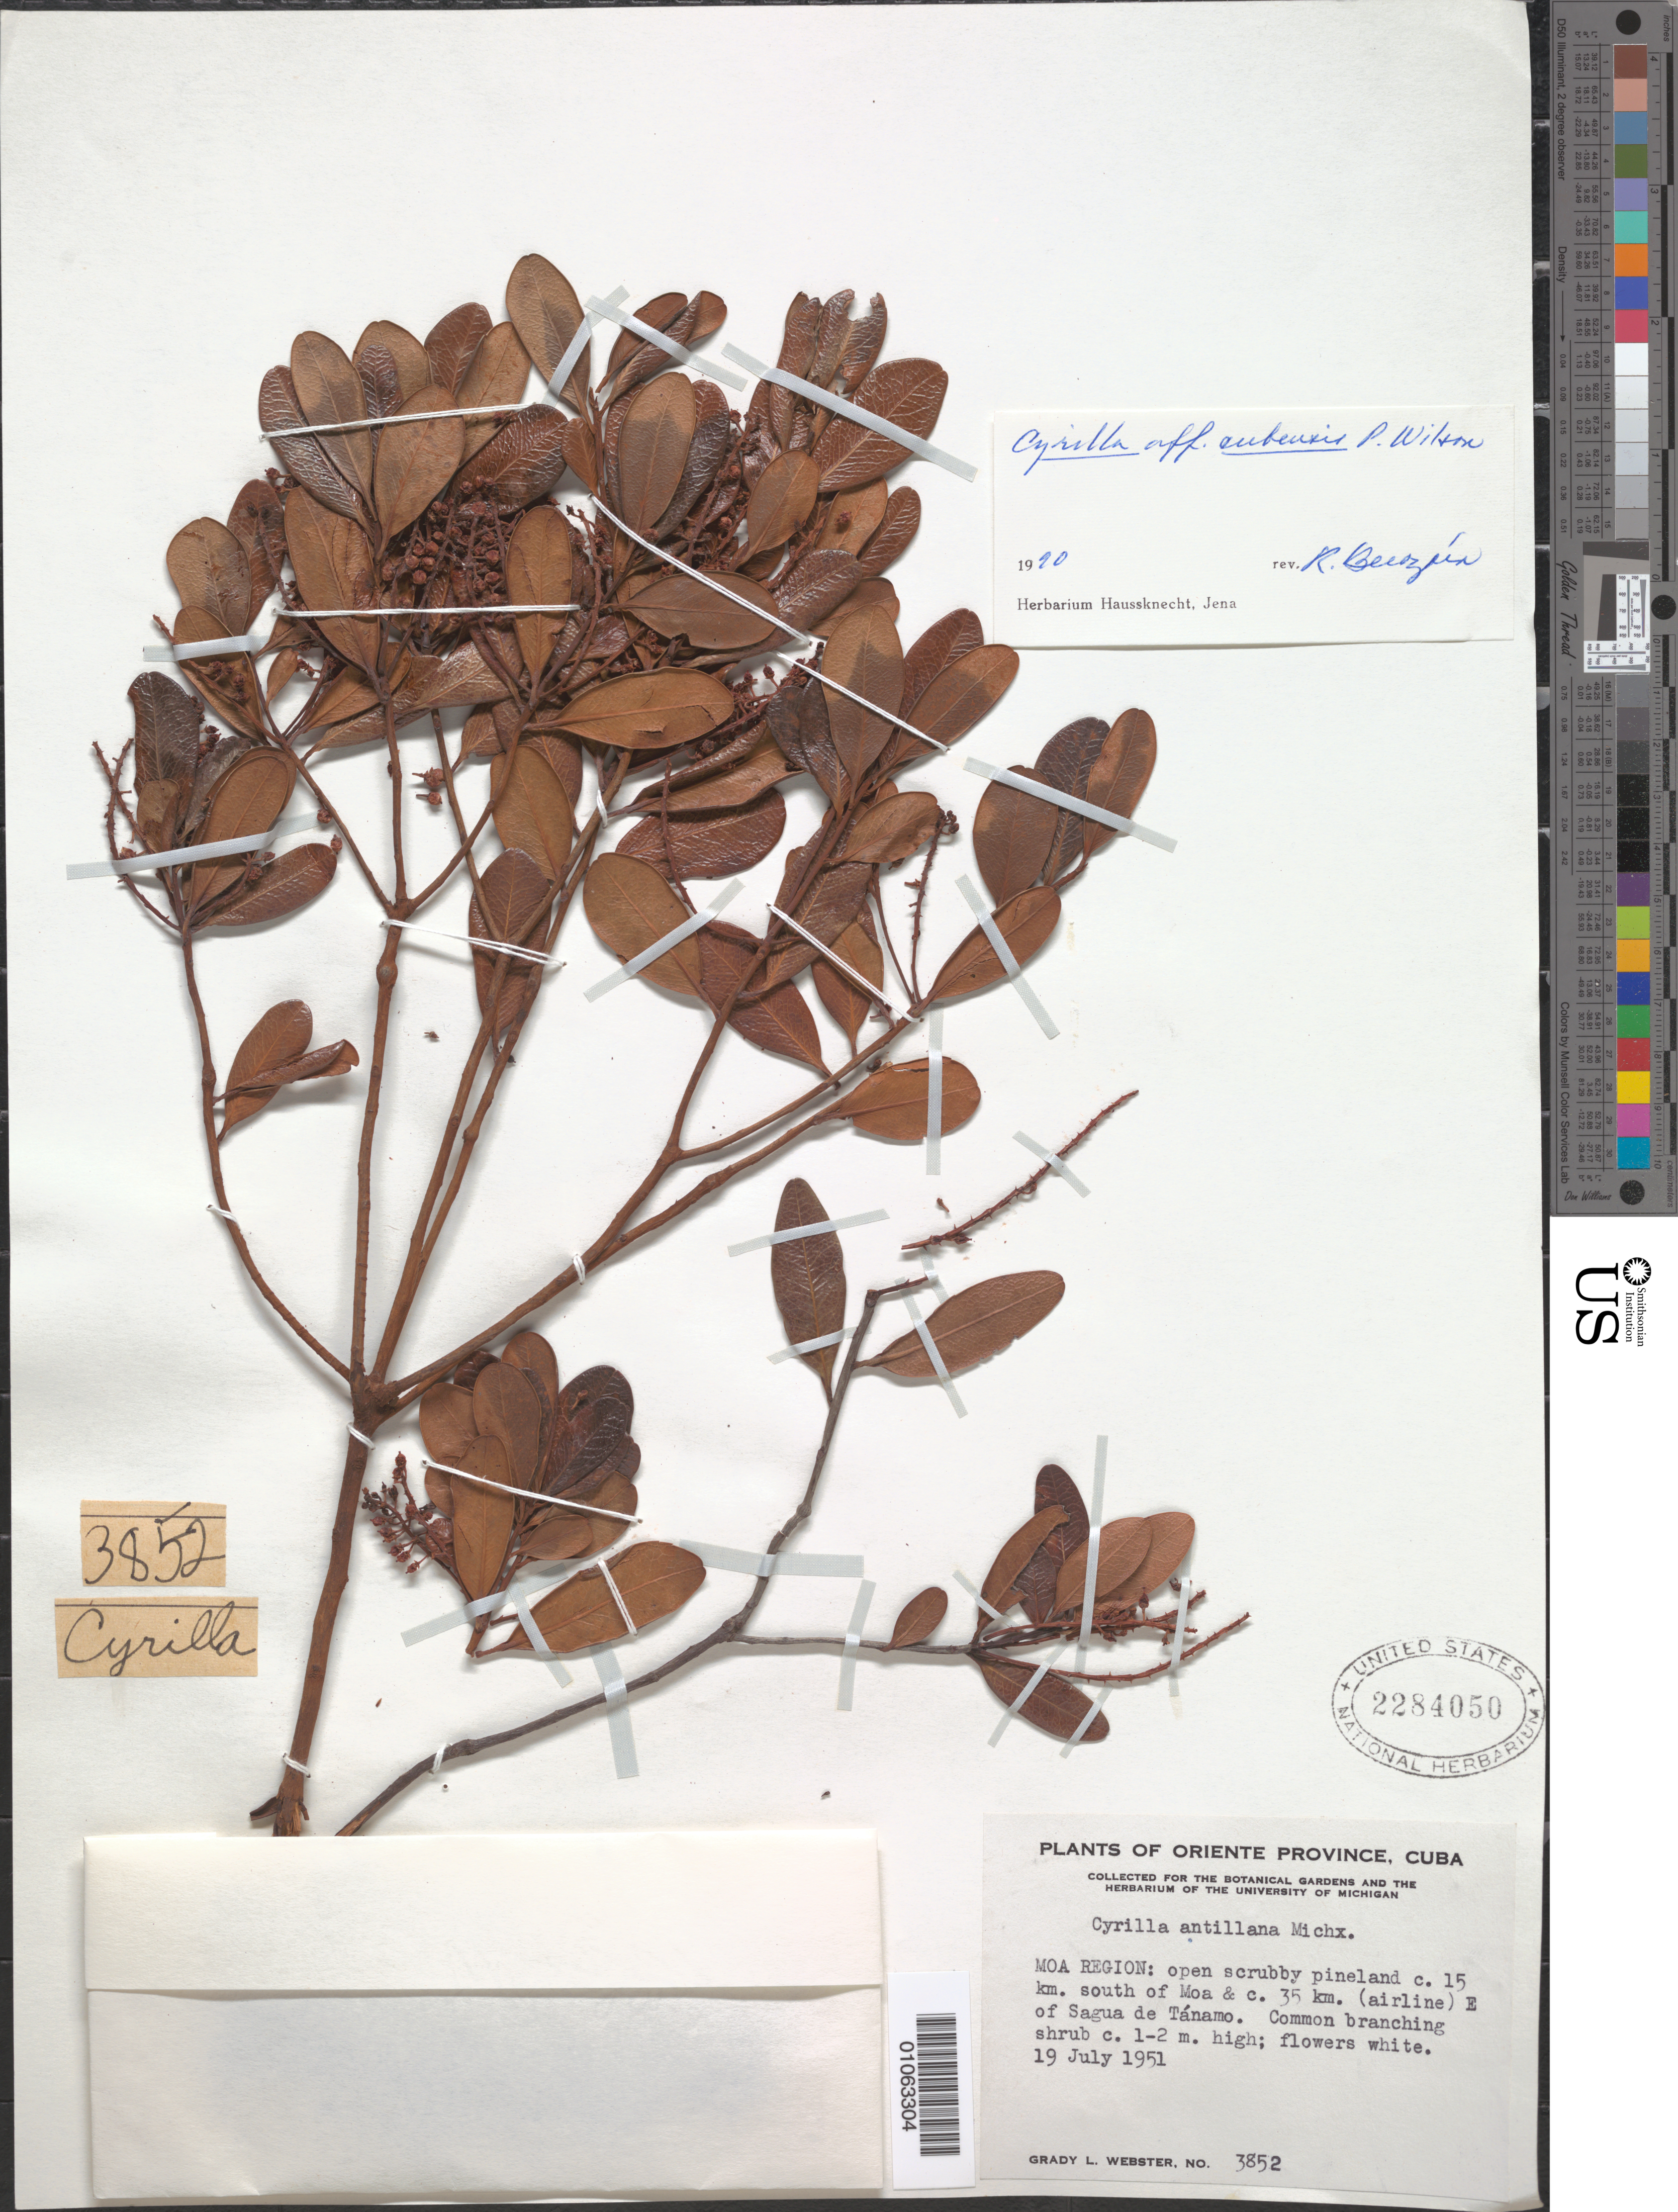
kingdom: Plantae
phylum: Tracheophyta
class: Magnoliopsida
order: Ericales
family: Cyrillaceae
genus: Cyrilla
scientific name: Cyrilla cubensis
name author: P. Wilson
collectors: G. L. Webster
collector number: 3852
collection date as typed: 19 Jul 1951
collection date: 1951-07-19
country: Cuba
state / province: Holguín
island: Cuba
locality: Moa region: Open scrubby pineland c 15km south of Moa [Oriente] & c 35km (airline) E shrub c 1-2m high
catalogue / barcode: US 2284050